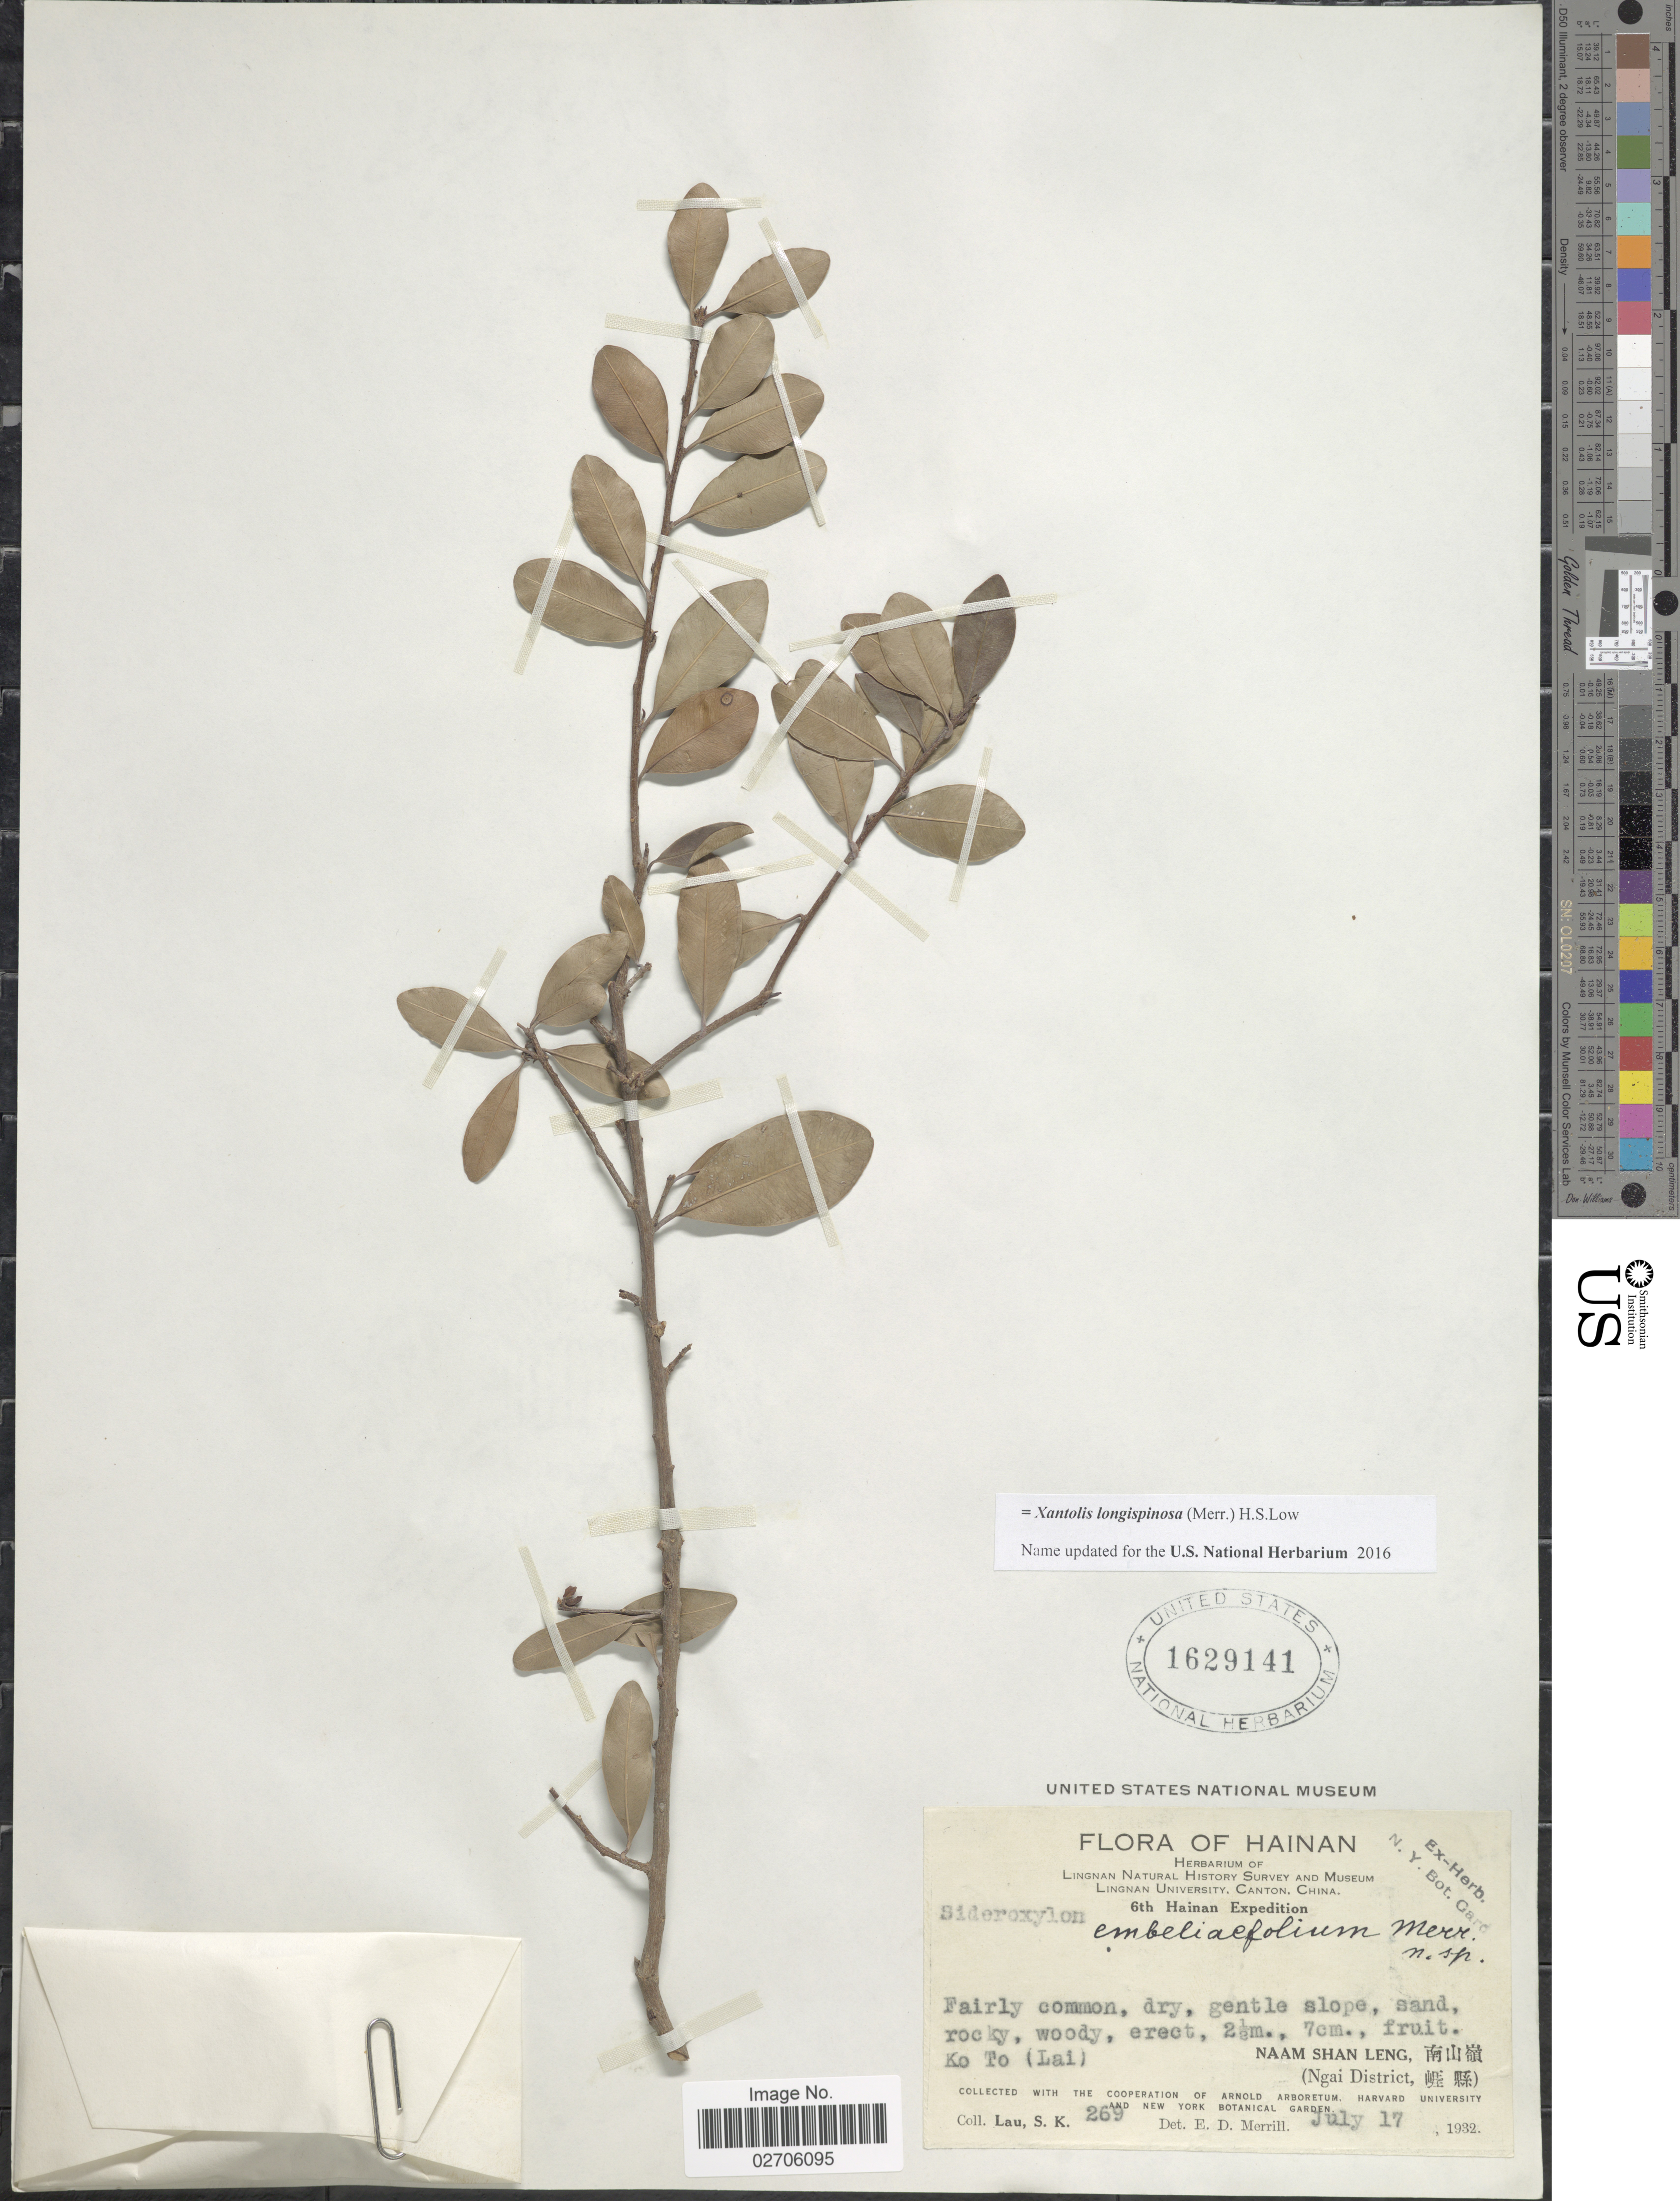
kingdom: Plantae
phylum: Tracheophyta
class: Magnoliopsida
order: Ericales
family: Sapotaceae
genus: Xantolis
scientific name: Xantolis longispinosa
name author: (Merr.) H.S. Lo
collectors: S. K. Lau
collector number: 269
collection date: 1932-07-17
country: China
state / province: Hainan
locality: Ka To (Lai). Naam Shan Leng (Ngai District).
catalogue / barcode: US 1629141